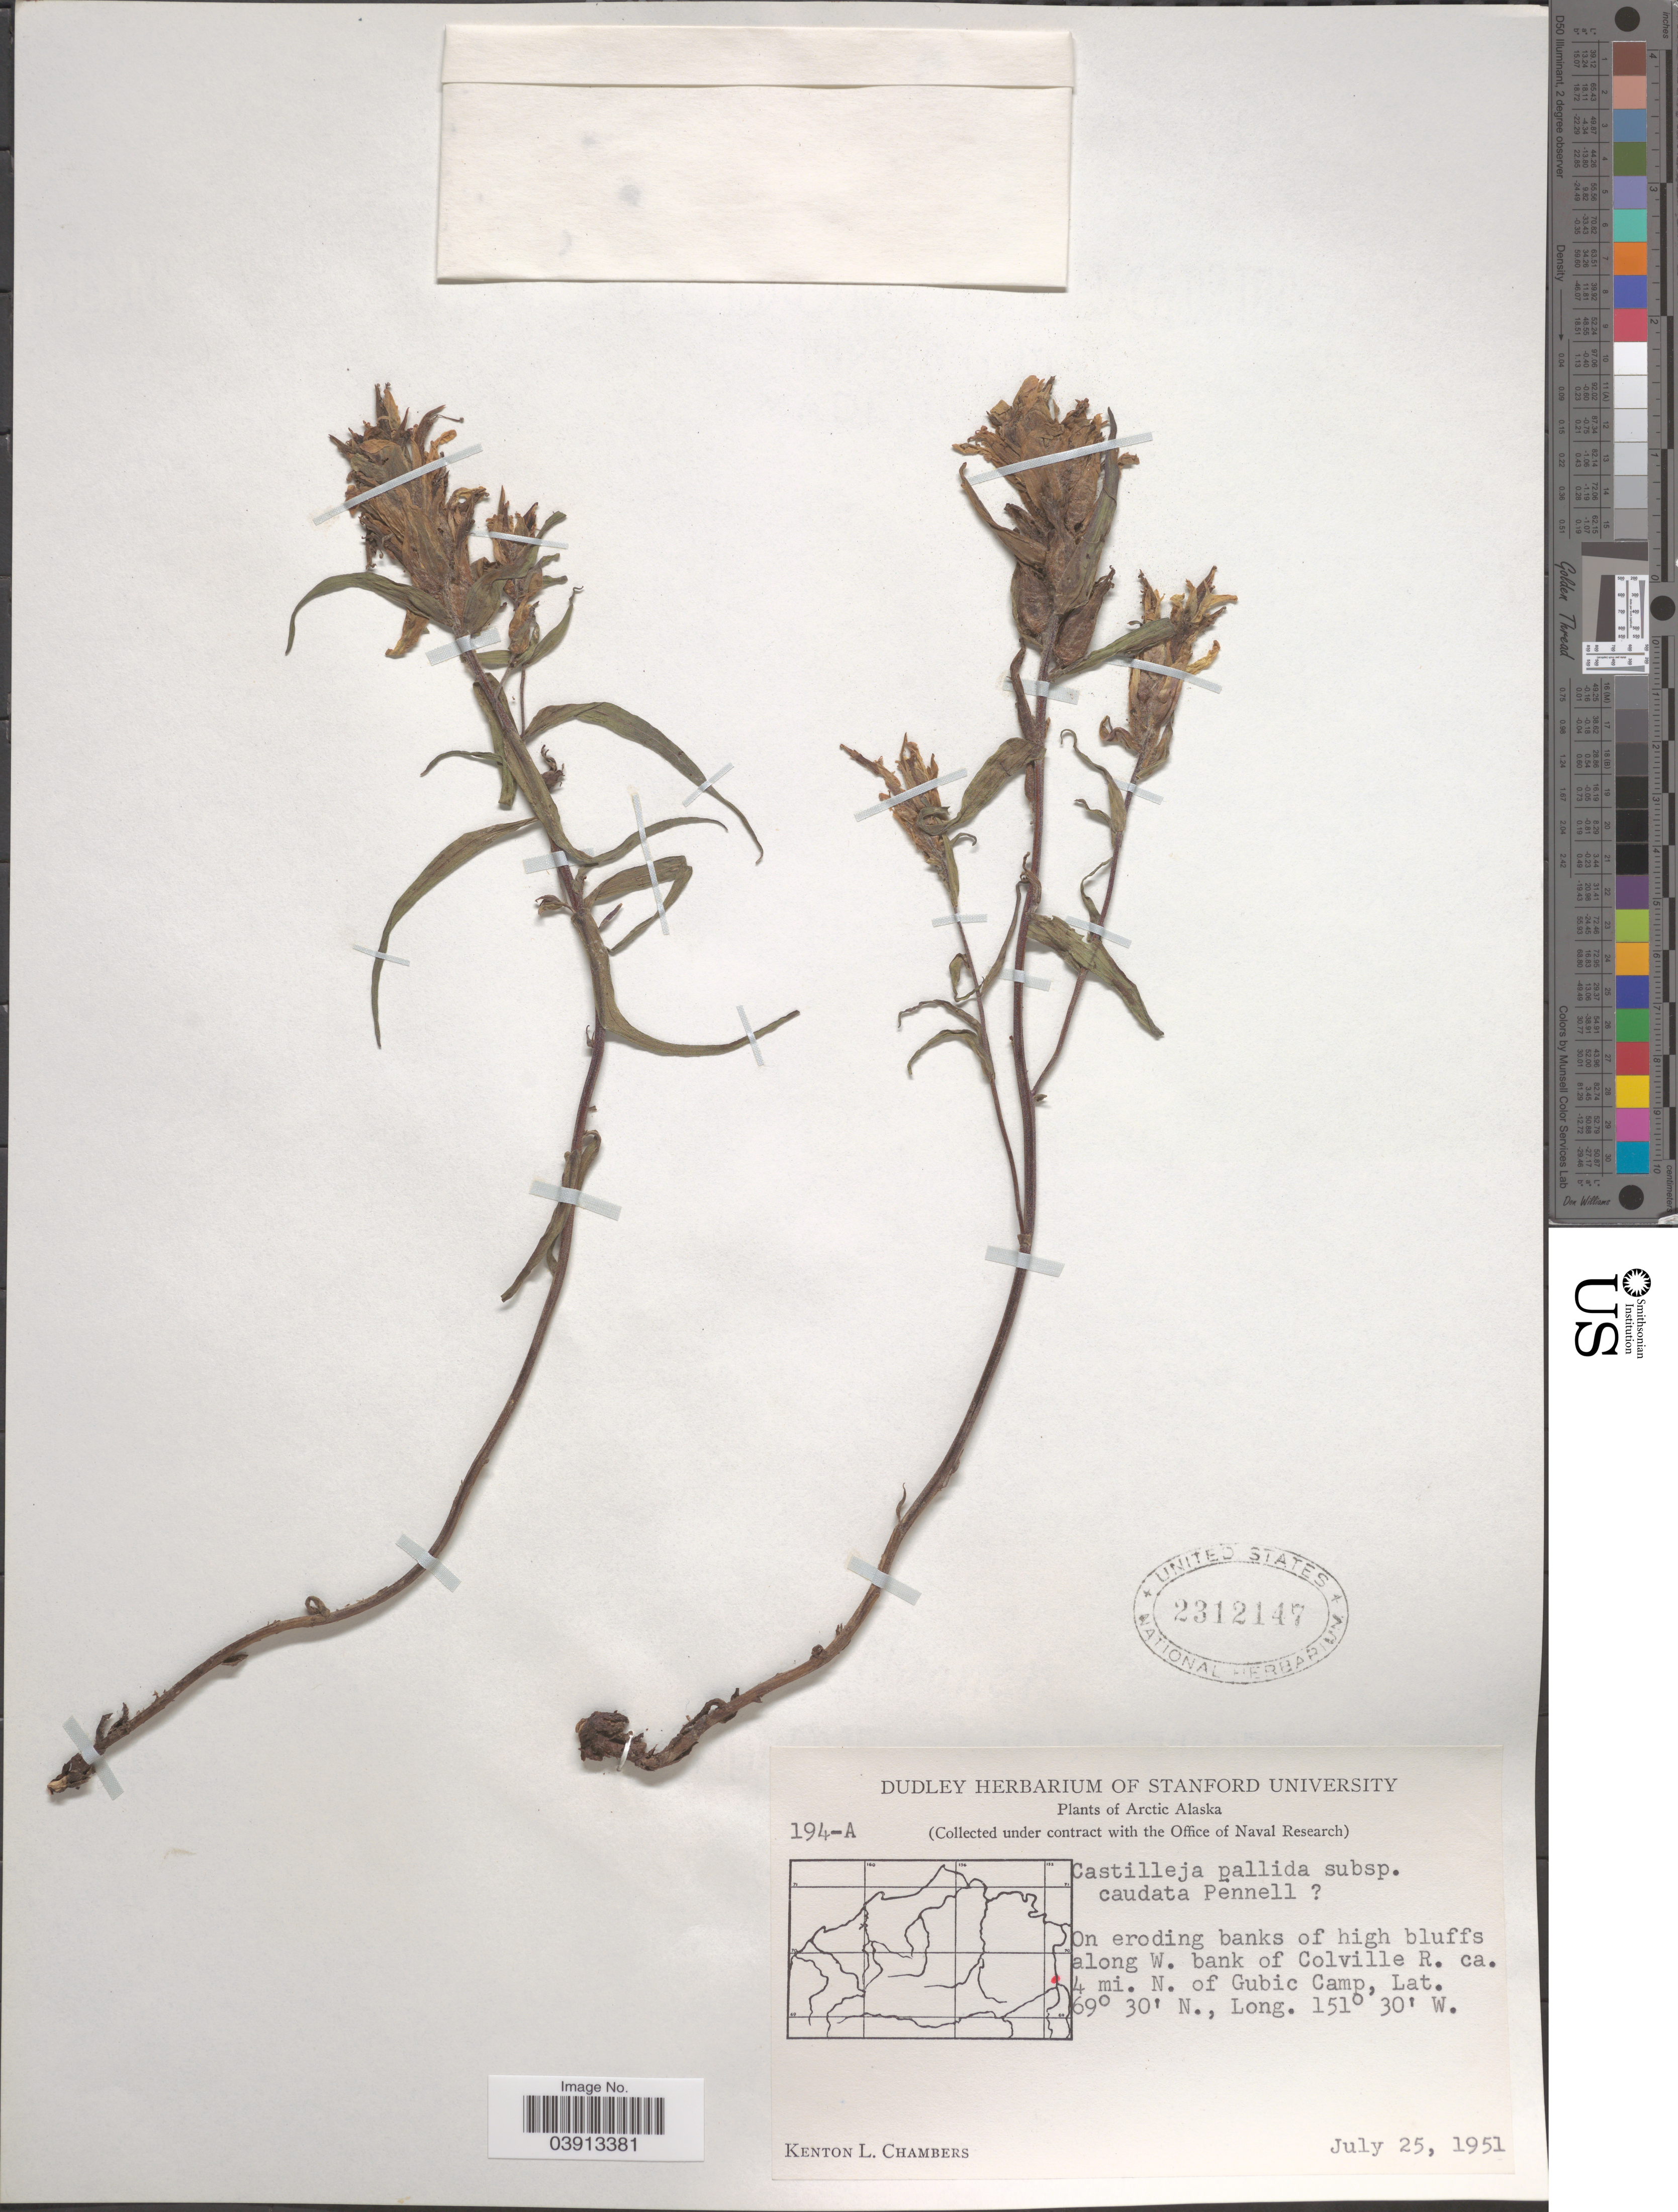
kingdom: Plantae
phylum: Tracheophyta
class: Magnoliopsida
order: Lamiales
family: Orobanchaceae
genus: Castilleja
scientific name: Castilleja pallida subsp. mexiae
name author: Pennell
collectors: K. L. Chambers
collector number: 194-A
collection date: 1951-07-25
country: United States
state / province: Alaska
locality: Arctic Alaska. Along W. bank of Colville R. ca. 4 mi. N. of Gubic Camp.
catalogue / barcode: US 2312147